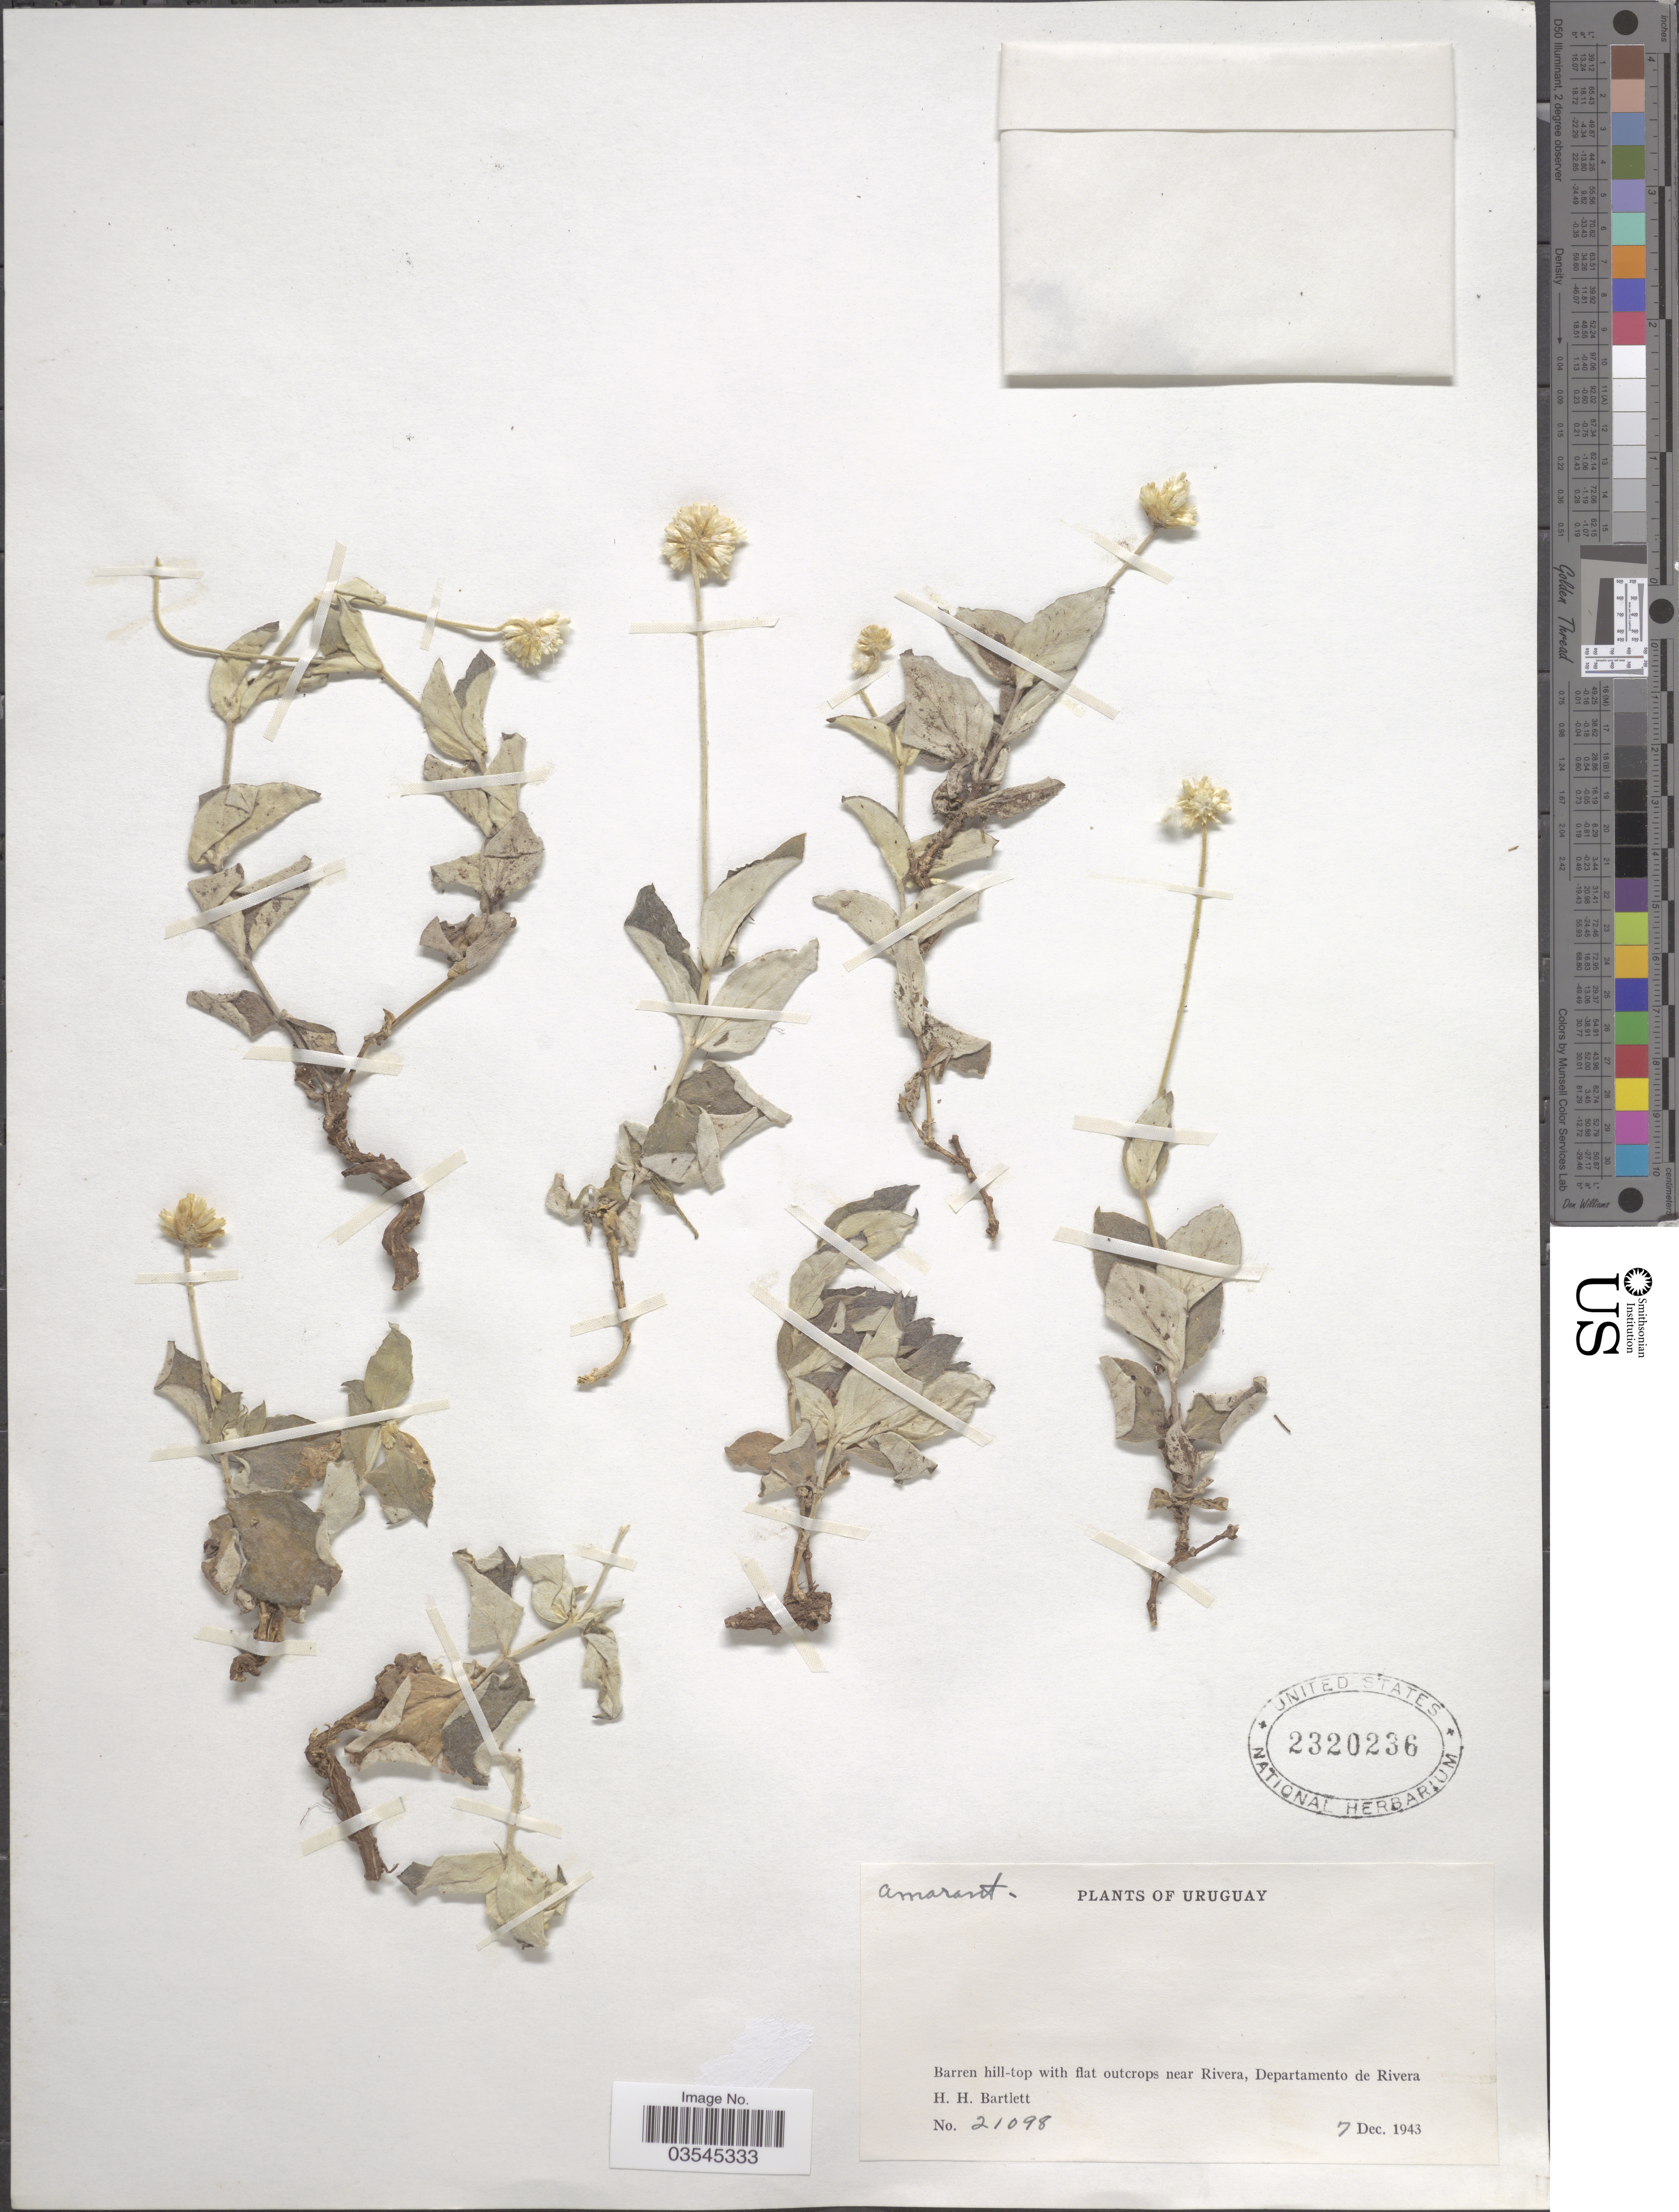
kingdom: Plantae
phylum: Tracheophyta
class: Magnoliopsida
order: Caryophyllales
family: Amaranthaceae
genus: Pfaffia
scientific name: Pfaffia gnaphaloides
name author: (L. f.) Mart.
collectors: H. H. Bartlett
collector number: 21098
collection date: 1943-12-07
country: Uruguay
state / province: Rivera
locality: Near Rivera, Departamento de Rivera.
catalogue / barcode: US 2320236